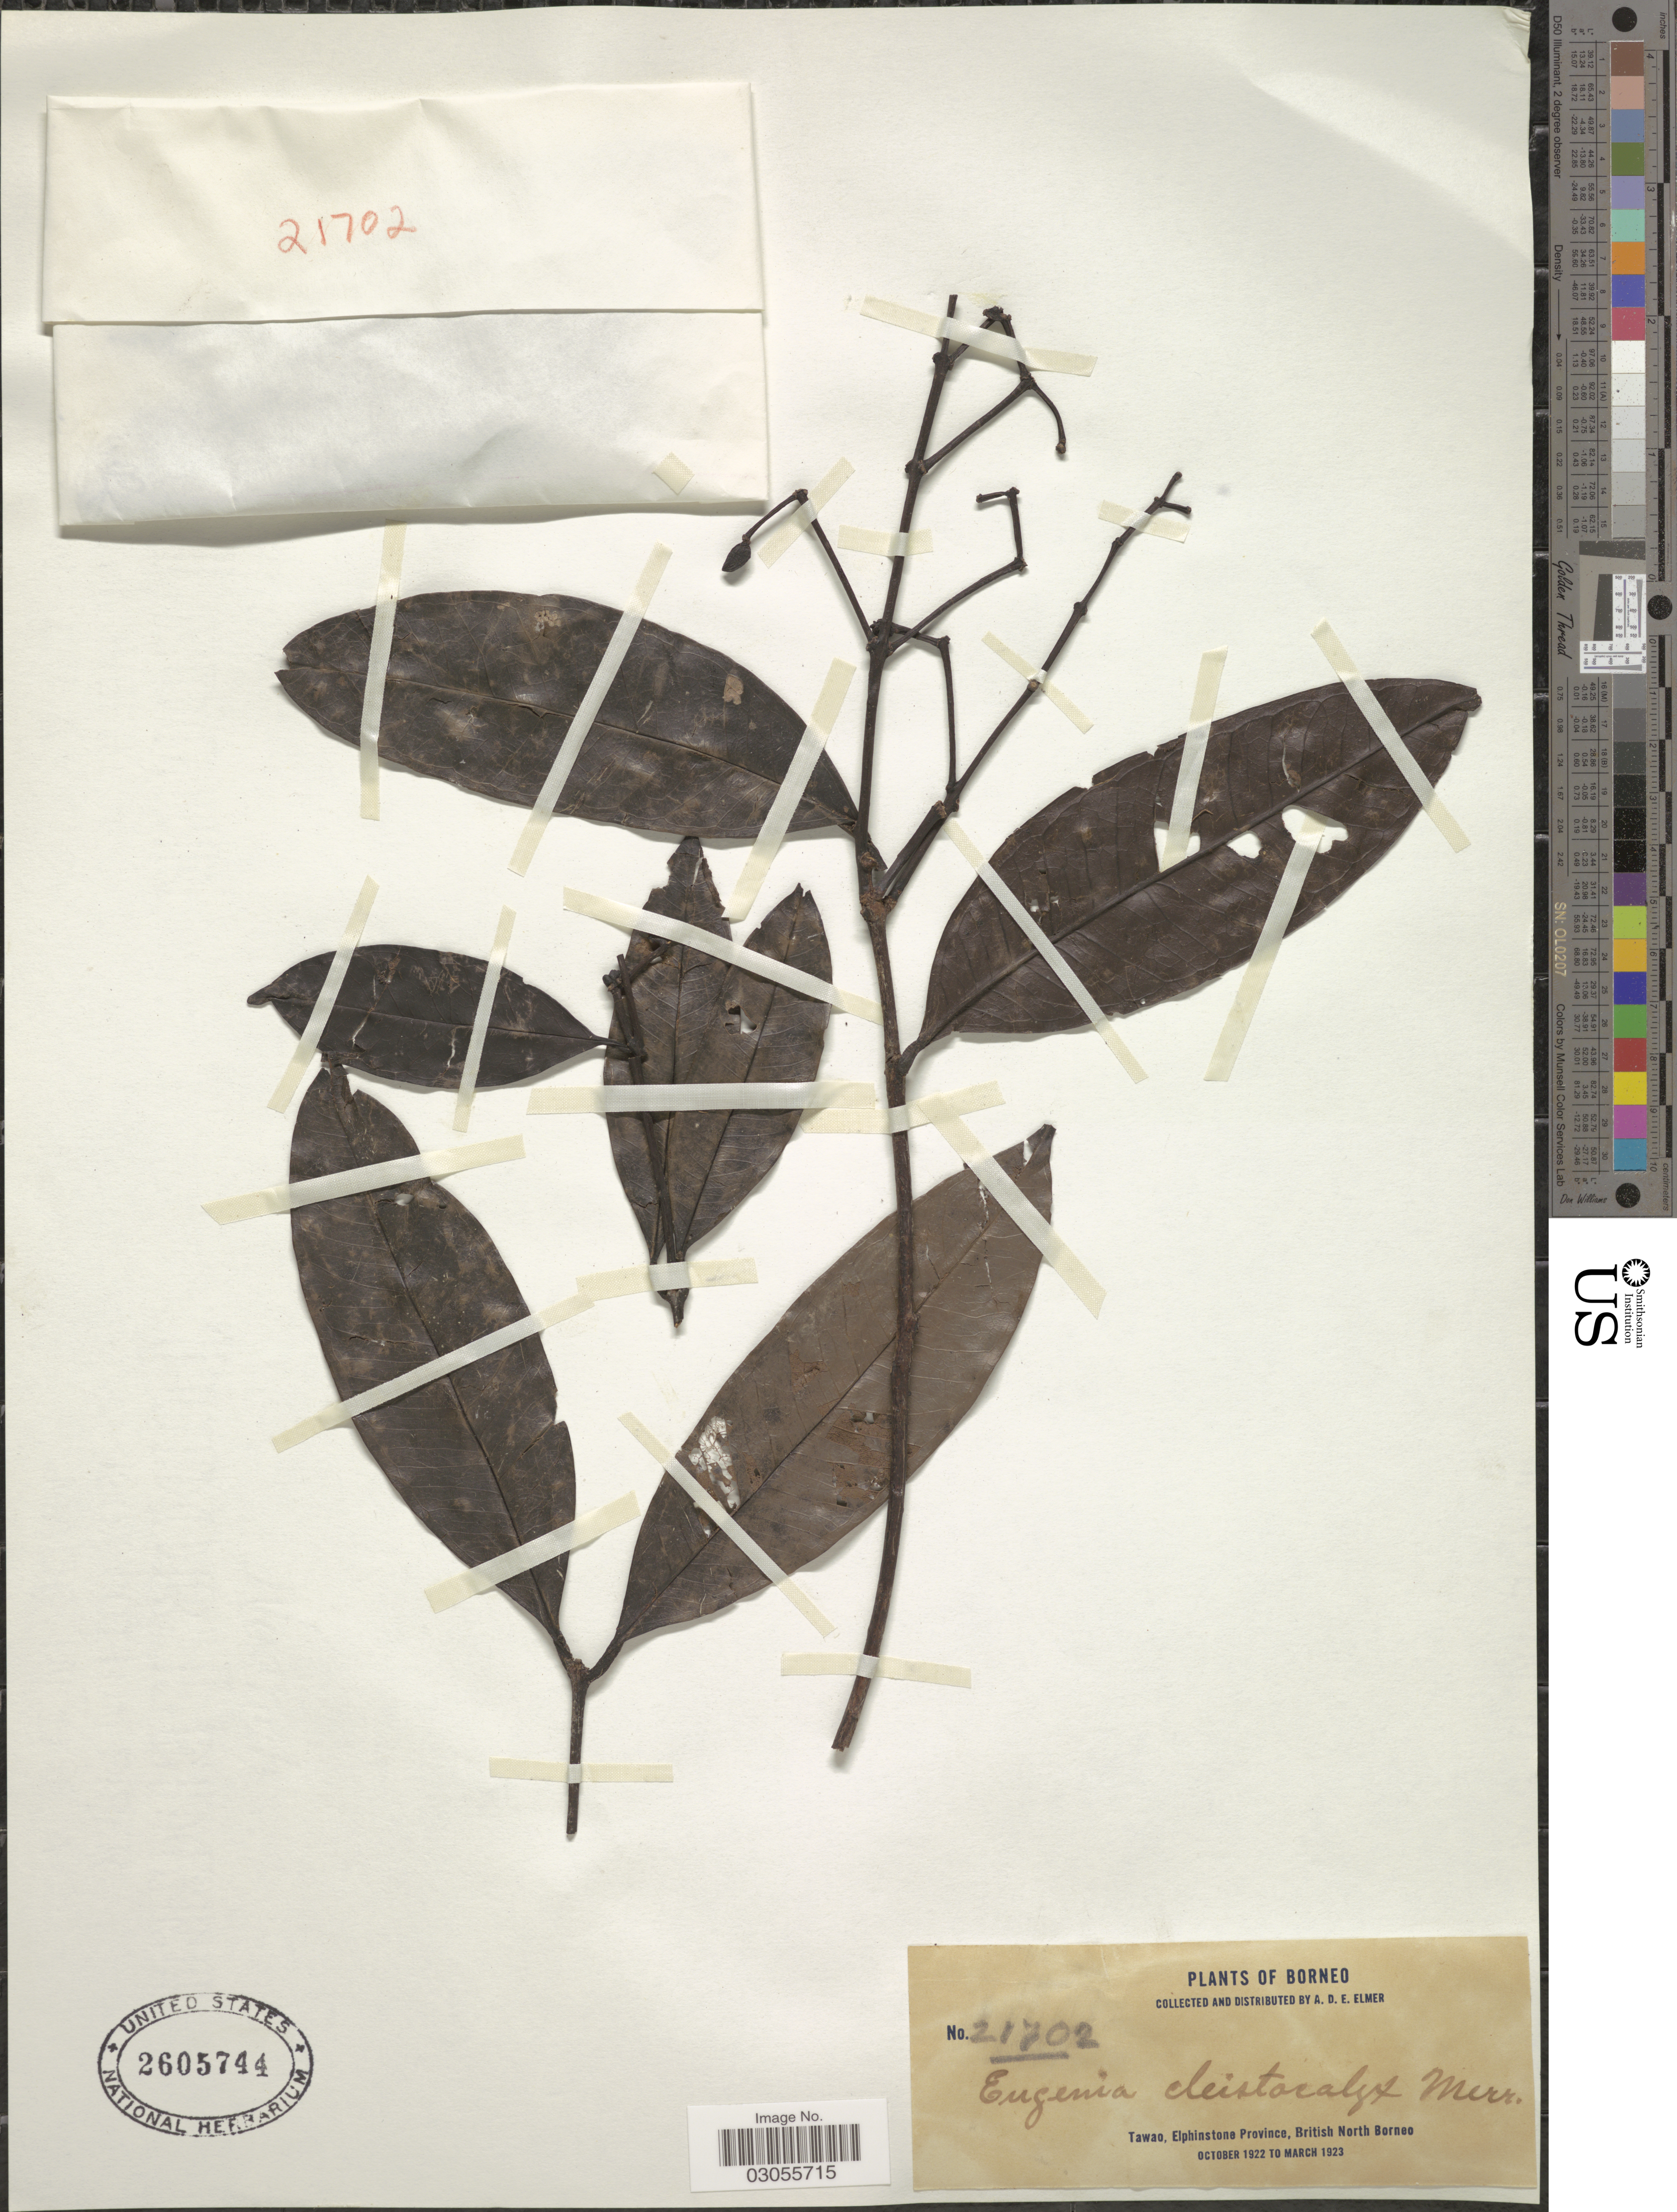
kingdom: Plantae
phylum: Tracheophyta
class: Magnoliopsida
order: Myrtales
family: Myrtaceae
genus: Syzygium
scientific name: Syzygium cleistocalyx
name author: (Merr.) P.S. Ashton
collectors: A. D. E. Elmer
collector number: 21702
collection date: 1922-10/1923-03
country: Malaysia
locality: Borneo. Tawao, Elphinstone Province, British North Borneo.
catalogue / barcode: US 2605744